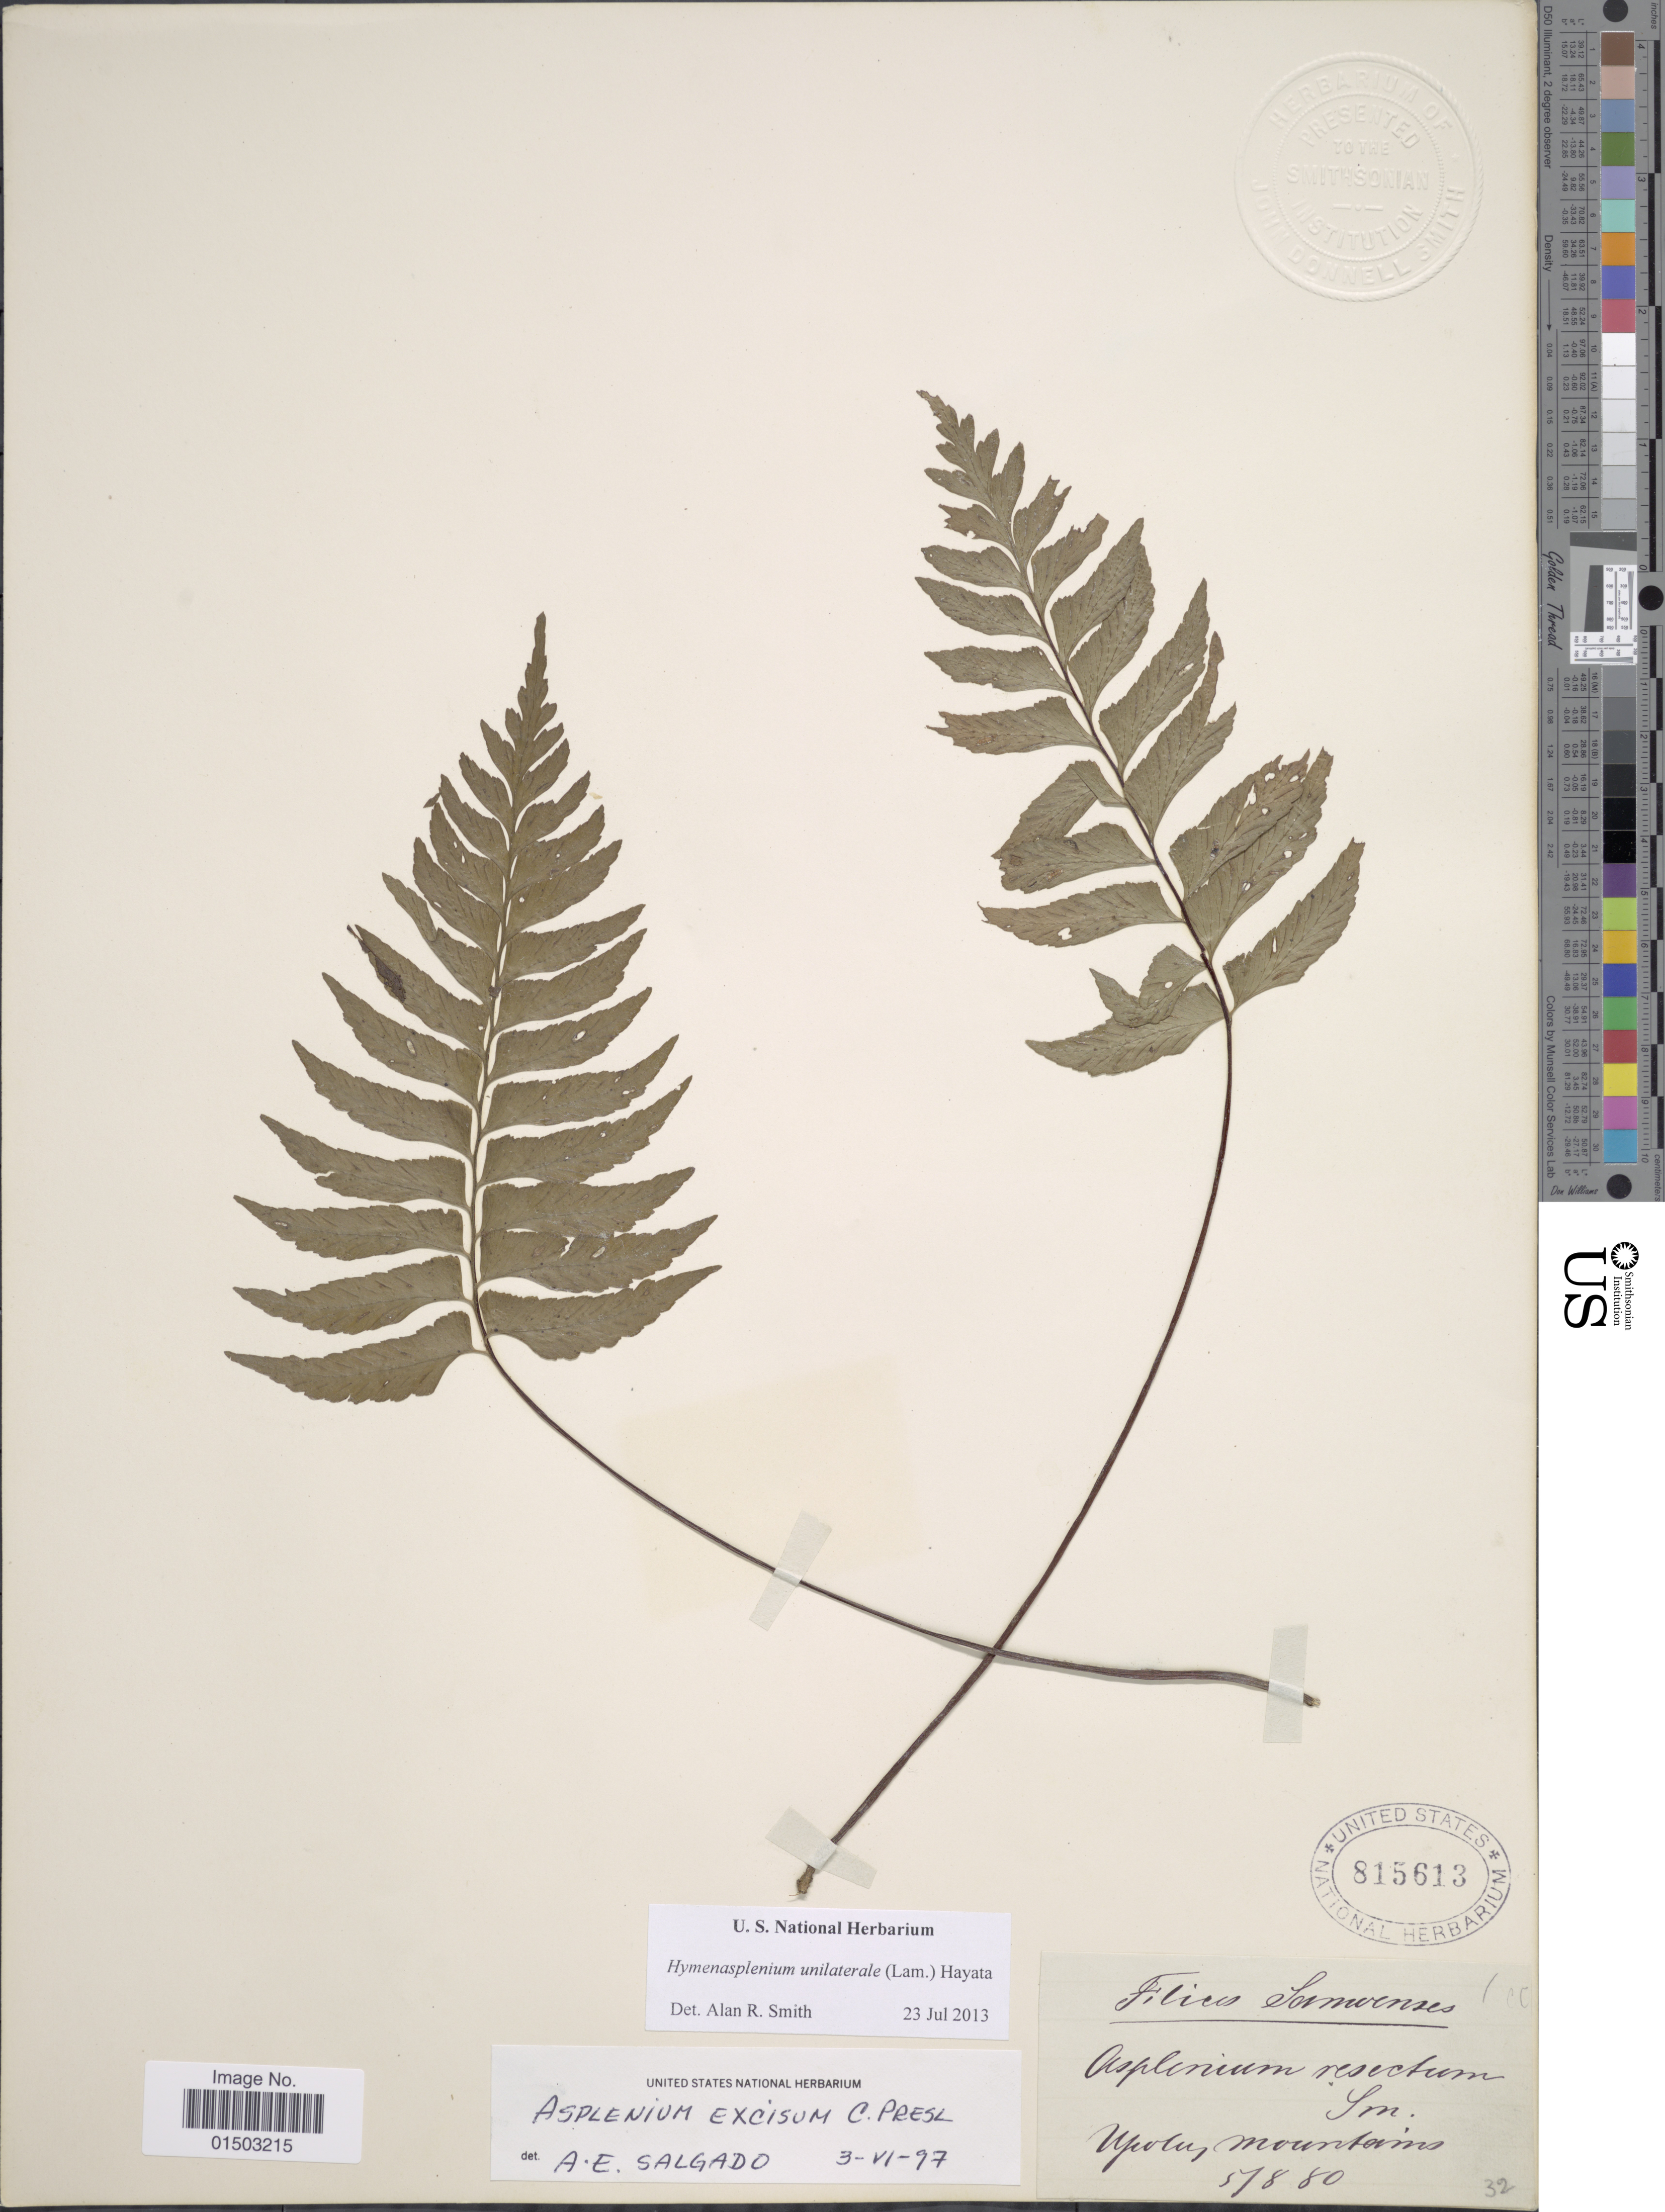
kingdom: Plantae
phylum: Tracheophyta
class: Polypodiopsida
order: Polypodiales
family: Aspleniaceae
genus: Hymenasplenium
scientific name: Hymenasplenium unilaterale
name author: (Lam.) Hayata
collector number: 32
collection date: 1880-05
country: Samoa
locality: Upolus Mountains. Samoenses.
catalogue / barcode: US 815613